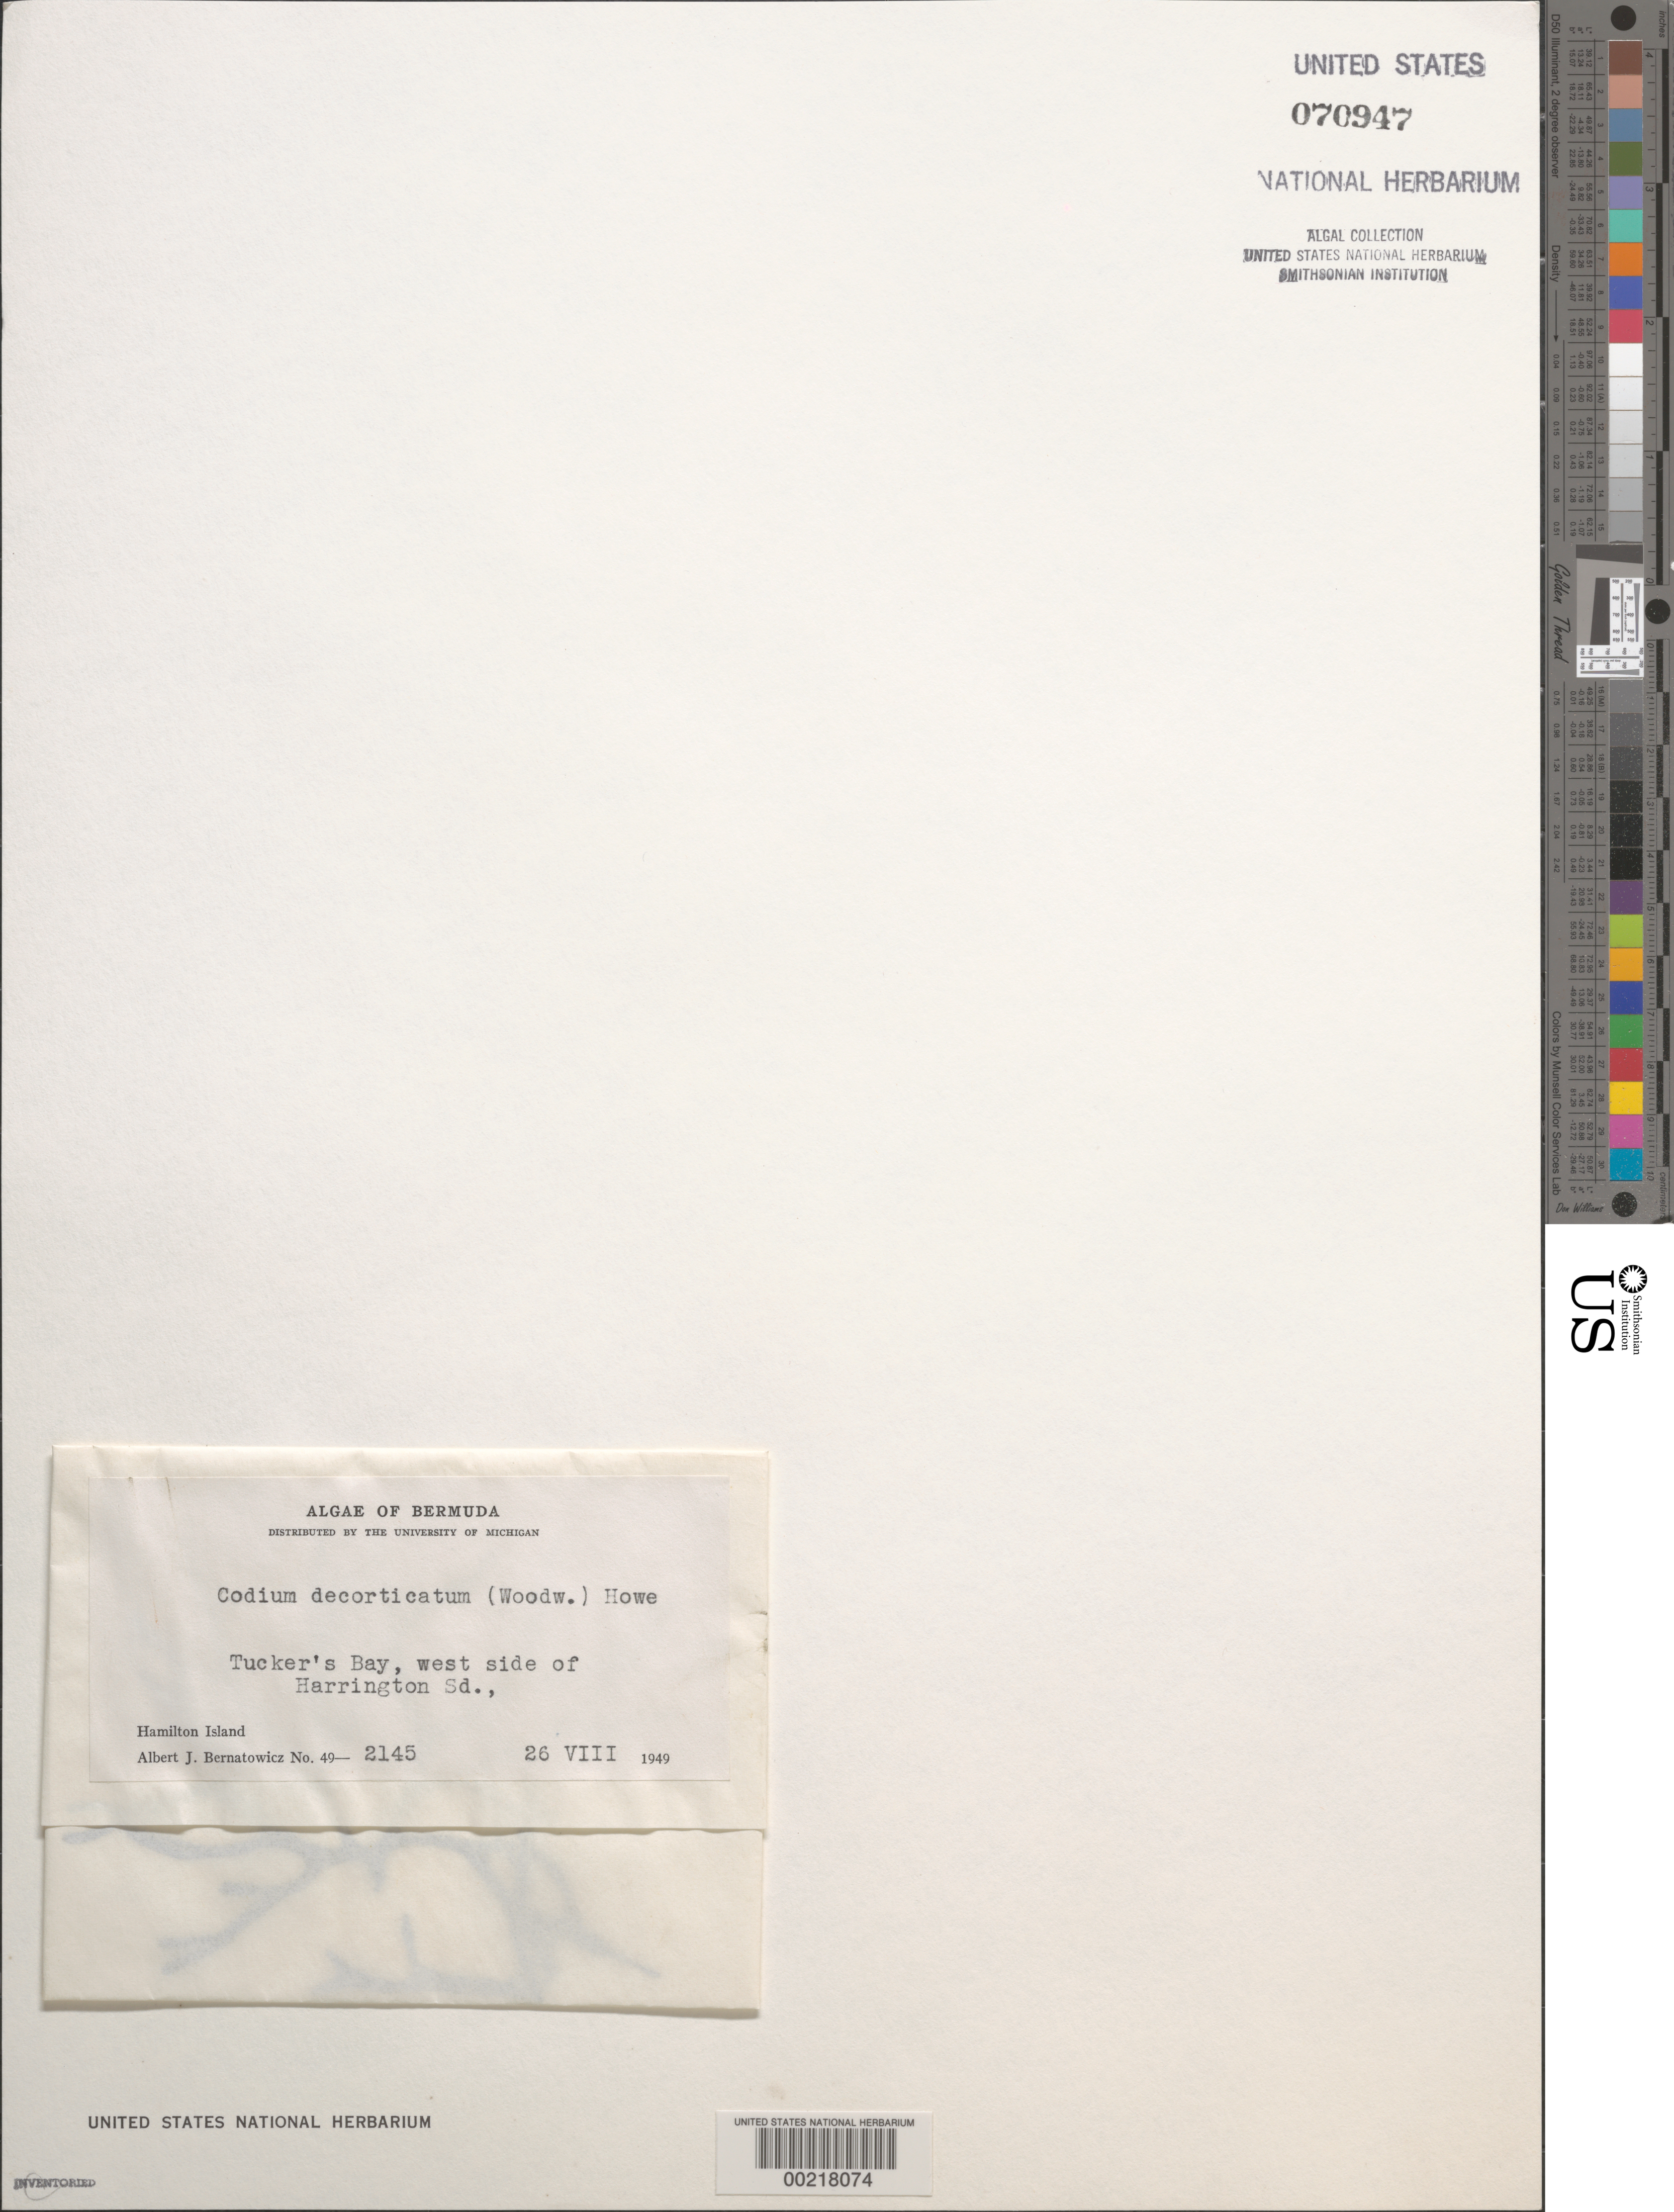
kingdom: Plantae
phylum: Chlorophyta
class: Ulvophyceae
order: Bryopsidales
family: Codiaceae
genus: Codium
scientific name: Codium decorticatum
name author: (Woodw.) M. Howe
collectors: A. Bernatowicz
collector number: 49-2145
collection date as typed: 26 Aug 1949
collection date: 1949-08-26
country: Bermuda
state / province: Saint George's (parish)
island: Bermuda Island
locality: Tucker's Town Bay, Harrington Sound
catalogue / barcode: US 70947